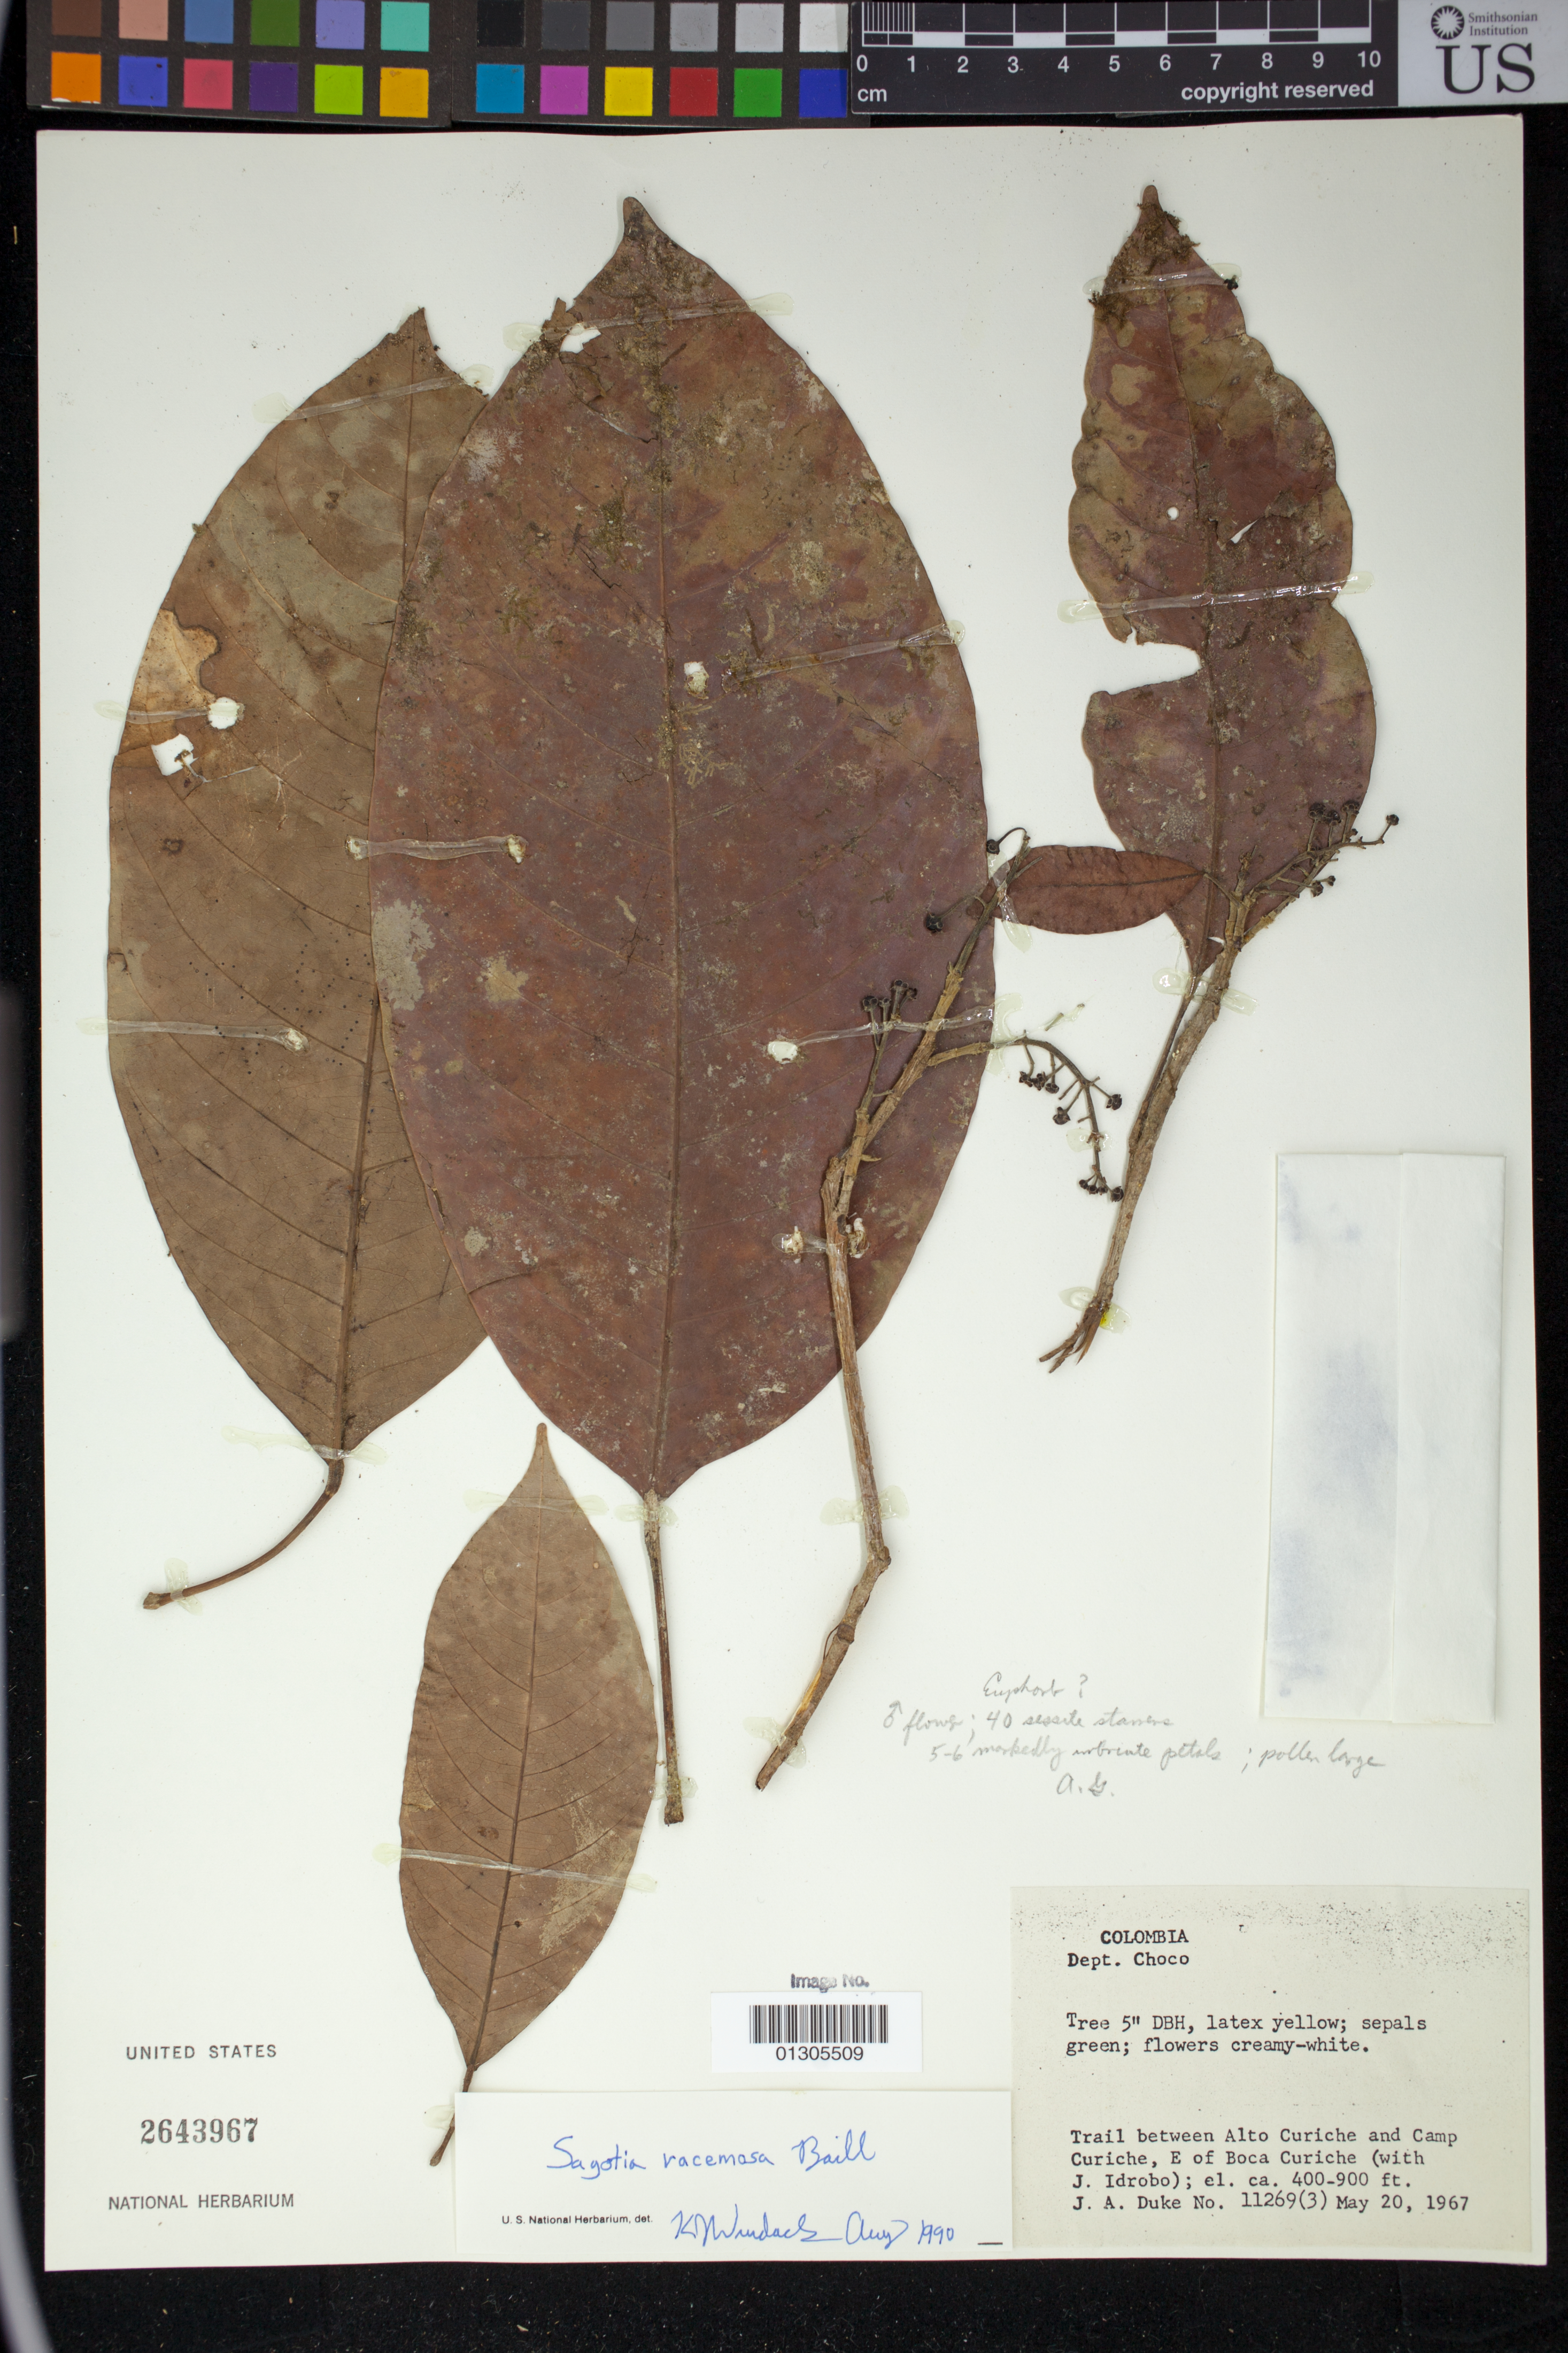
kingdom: Plantae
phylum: Tracheophyta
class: Magnoliopsida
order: Malpighiales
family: Euphorbiaceae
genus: Sagotia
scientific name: Sagotia racemosa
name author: Baill.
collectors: J. A. Duke & J. M. Idrobo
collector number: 11269(3)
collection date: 1967-05-20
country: Colombia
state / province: Chocó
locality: Trail between Alto Curiche and Camp Curiche, E of Boca Curiche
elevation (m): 122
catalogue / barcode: US 2643967